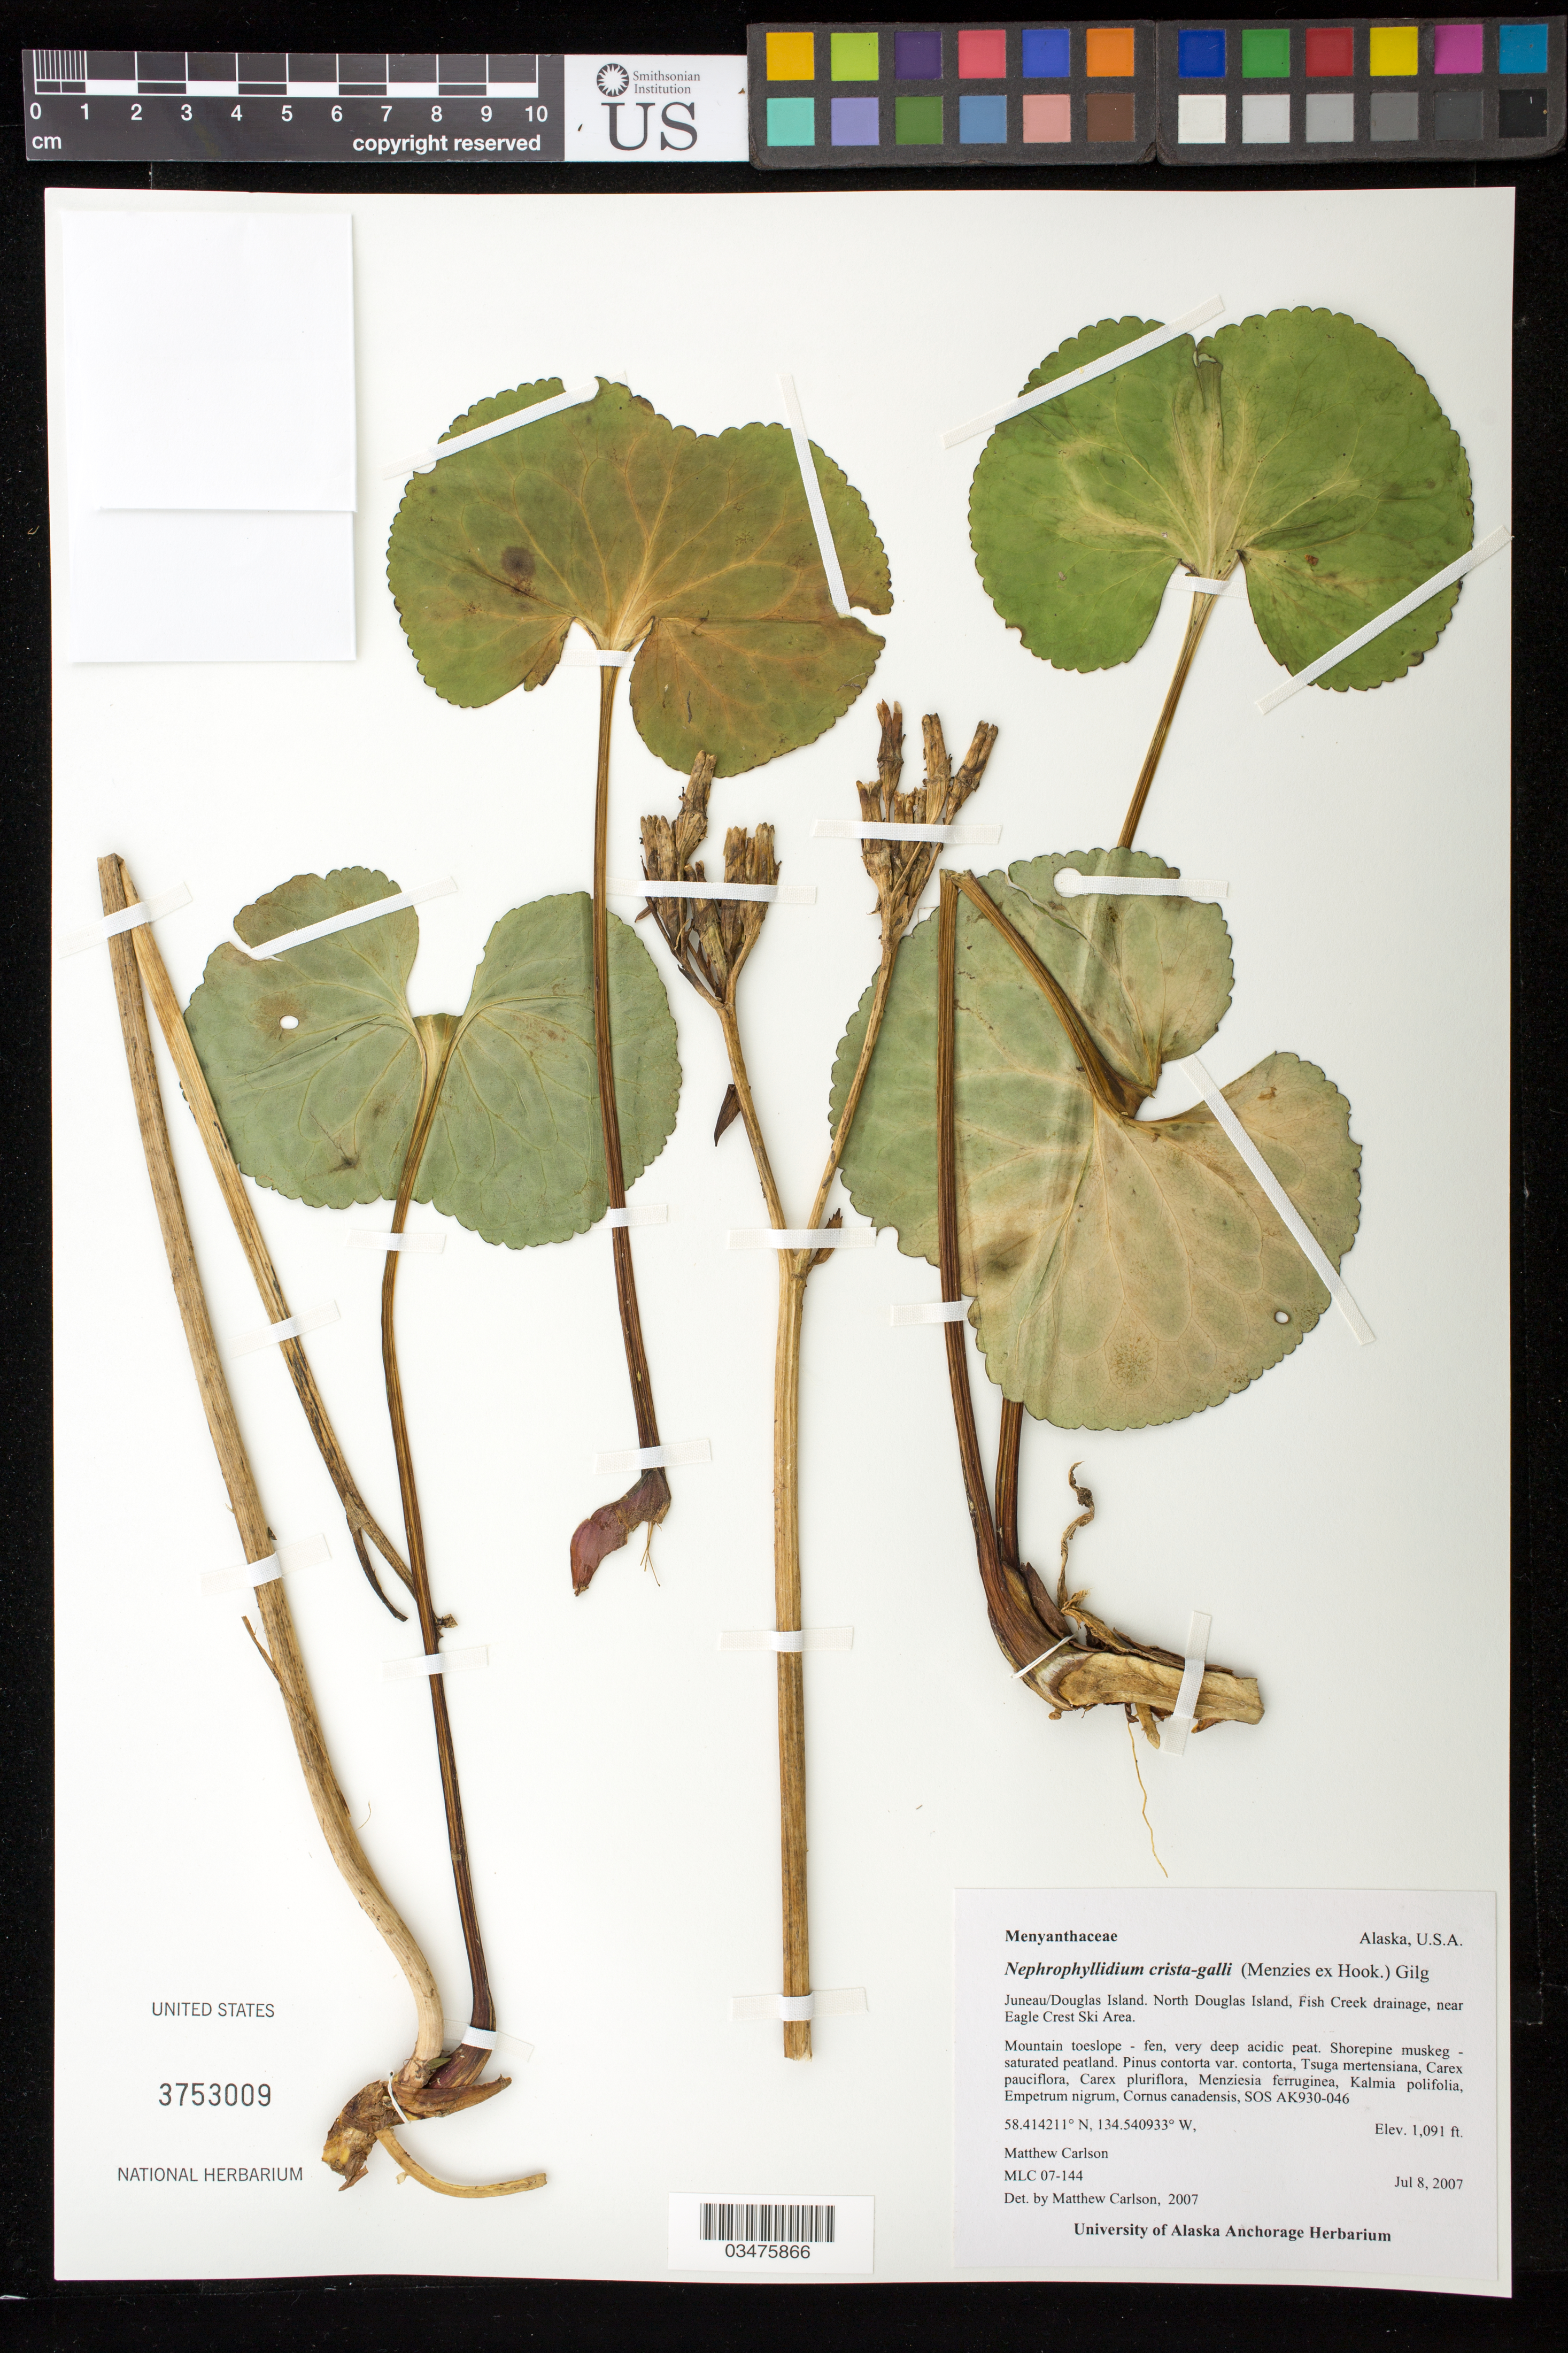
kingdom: Plantae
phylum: Tracheophyta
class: Magnoliopsida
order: Asterales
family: Menyanthaceae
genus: Nephrophyllidium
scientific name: Nephrophyllidium crista-galli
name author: (Menzies ex Hook.) Gilg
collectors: M. Carlson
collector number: AK930-046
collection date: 2007-07-08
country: United States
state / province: Alaska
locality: Juneau/Douglas Island. North Douglas Island, Fish Creek drainage, near Eagle Crest Ski Area.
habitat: Mountain toeslope-fen, very deep acidic peat. Shorepine muskeg- saurated peatland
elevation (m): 333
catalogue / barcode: US 3753009